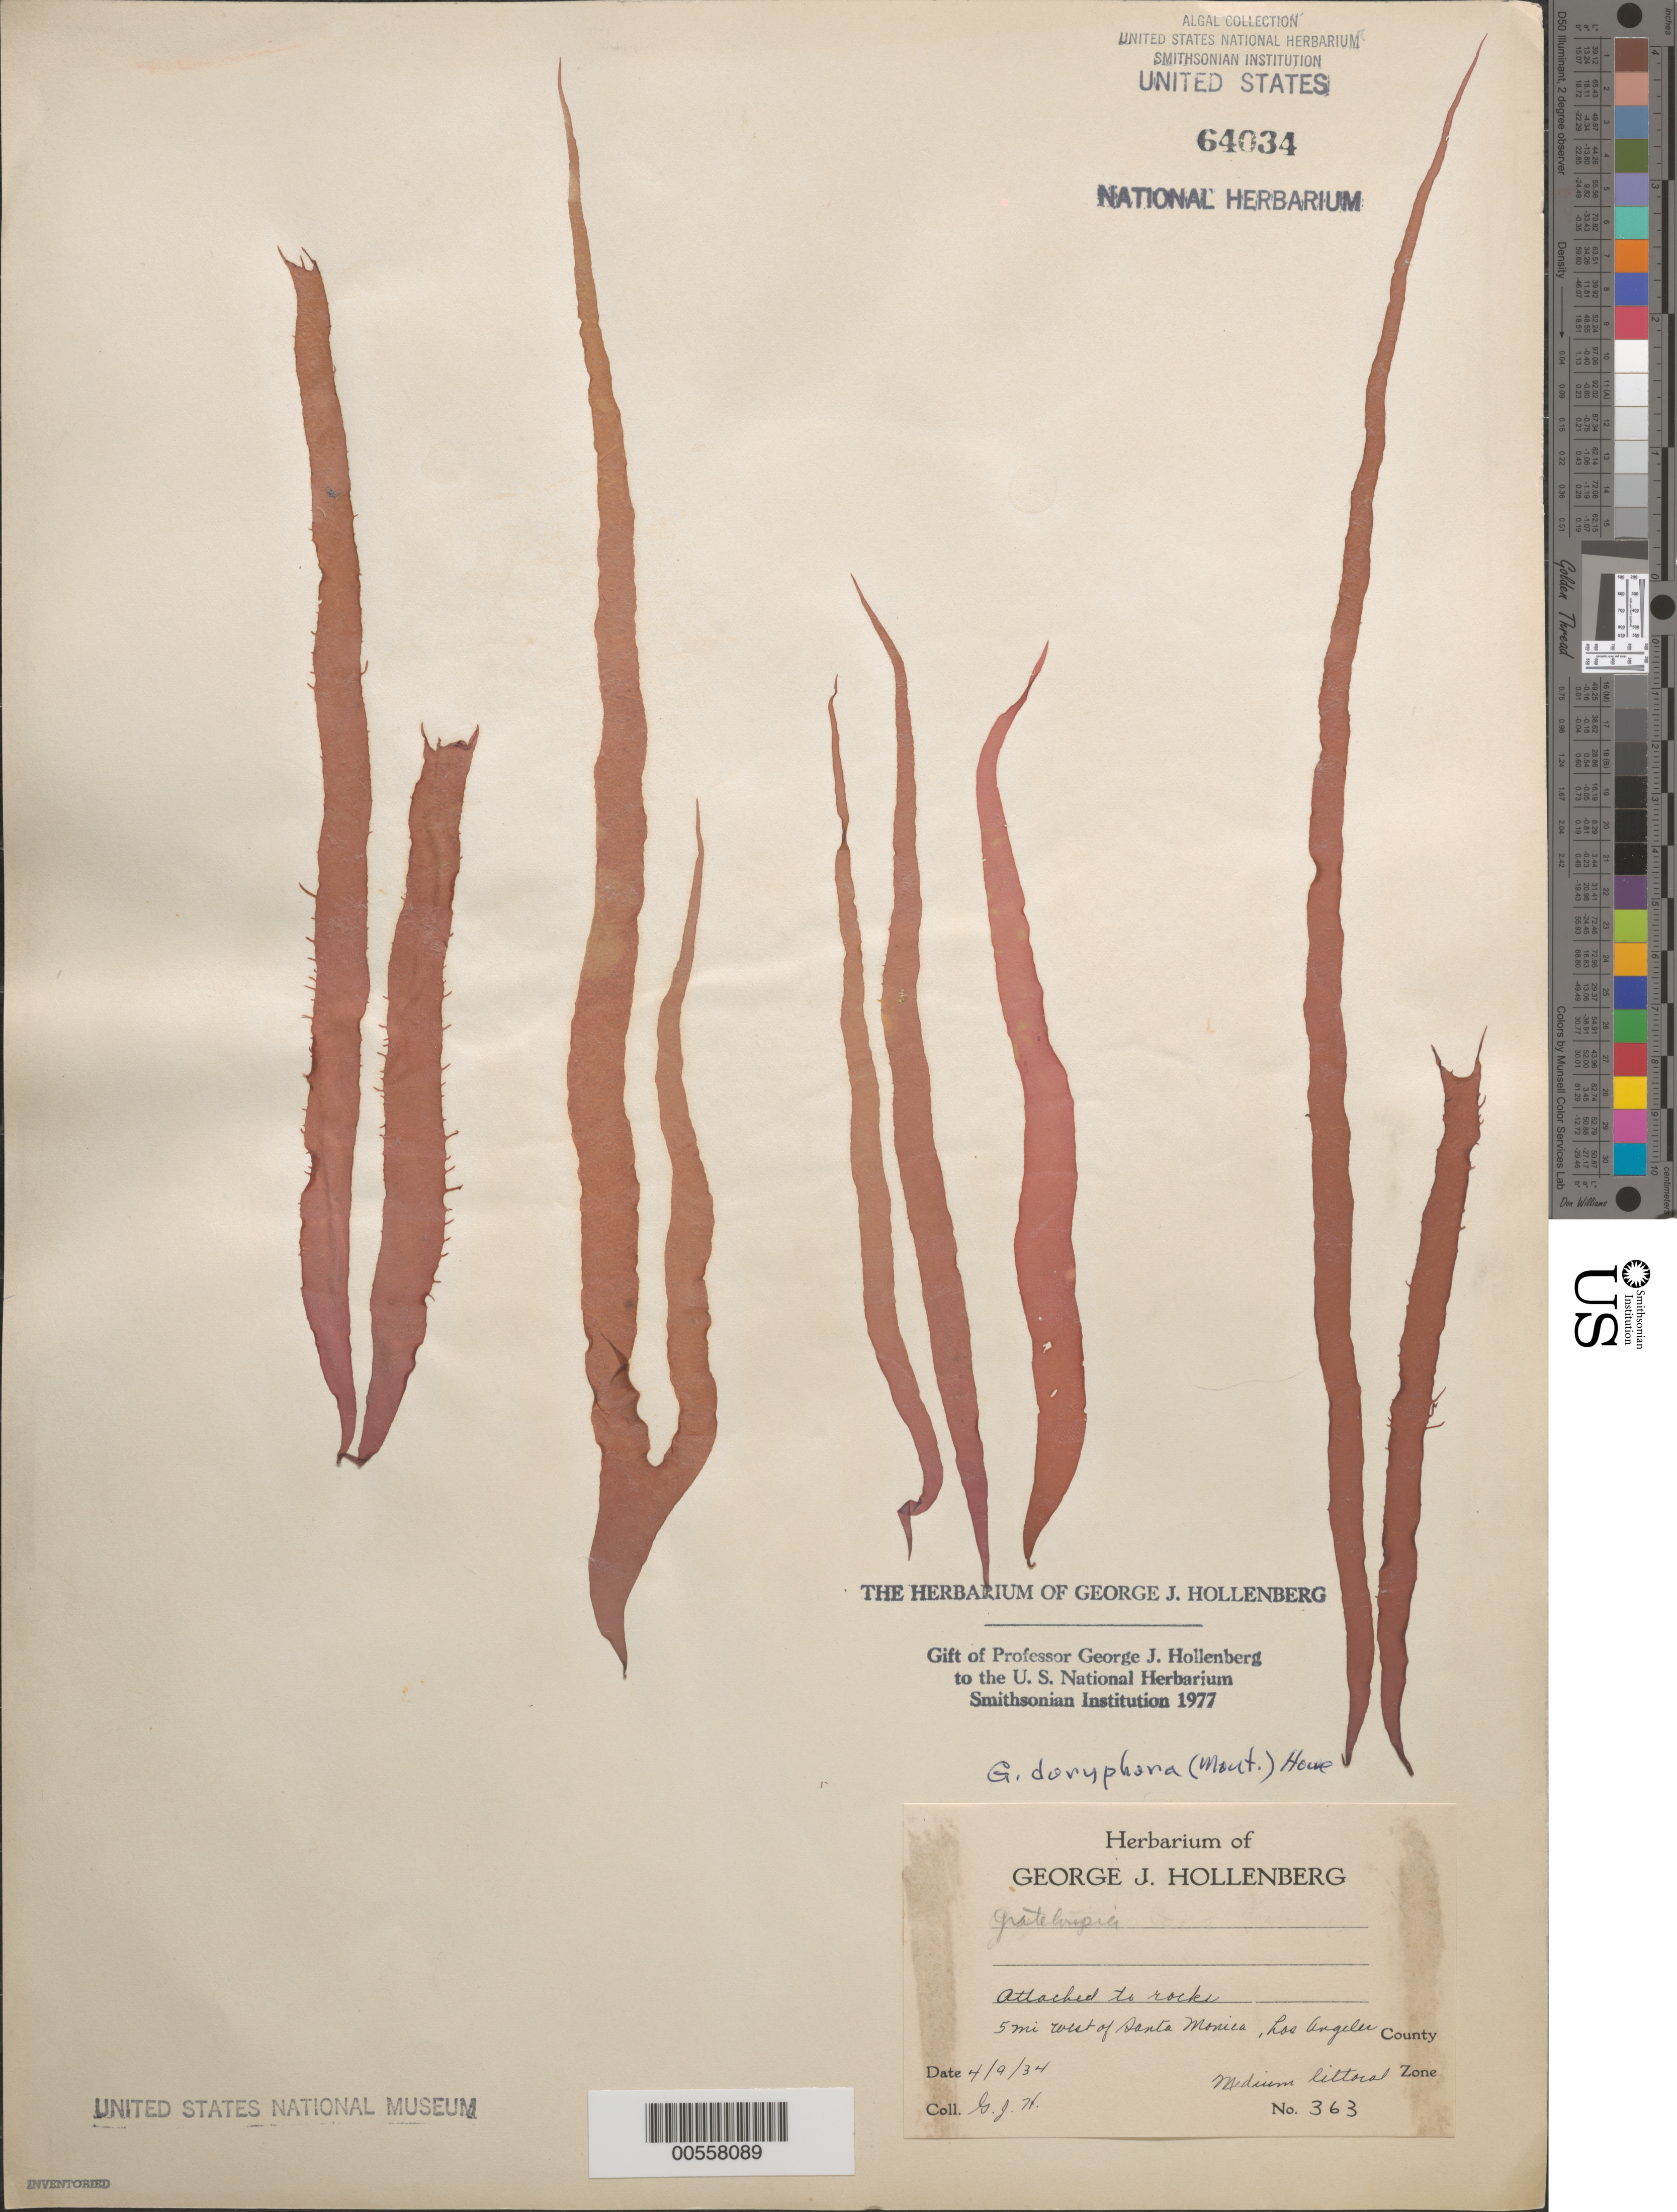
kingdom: Plantae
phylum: Rhodophyta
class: Florideophyceae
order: Halymeniales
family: Halymeniaceae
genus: Grateloupia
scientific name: Grateloupia doryphora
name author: (Mont.) Howe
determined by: Hollenberg, George J.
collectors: G. Hollenberg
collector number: GJH 363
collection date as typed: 09 Apr 1934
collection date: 1934-04-09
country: United States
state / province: California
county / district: Los Angeles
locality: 5 miles west of Santa Monica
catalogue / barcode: US 64034